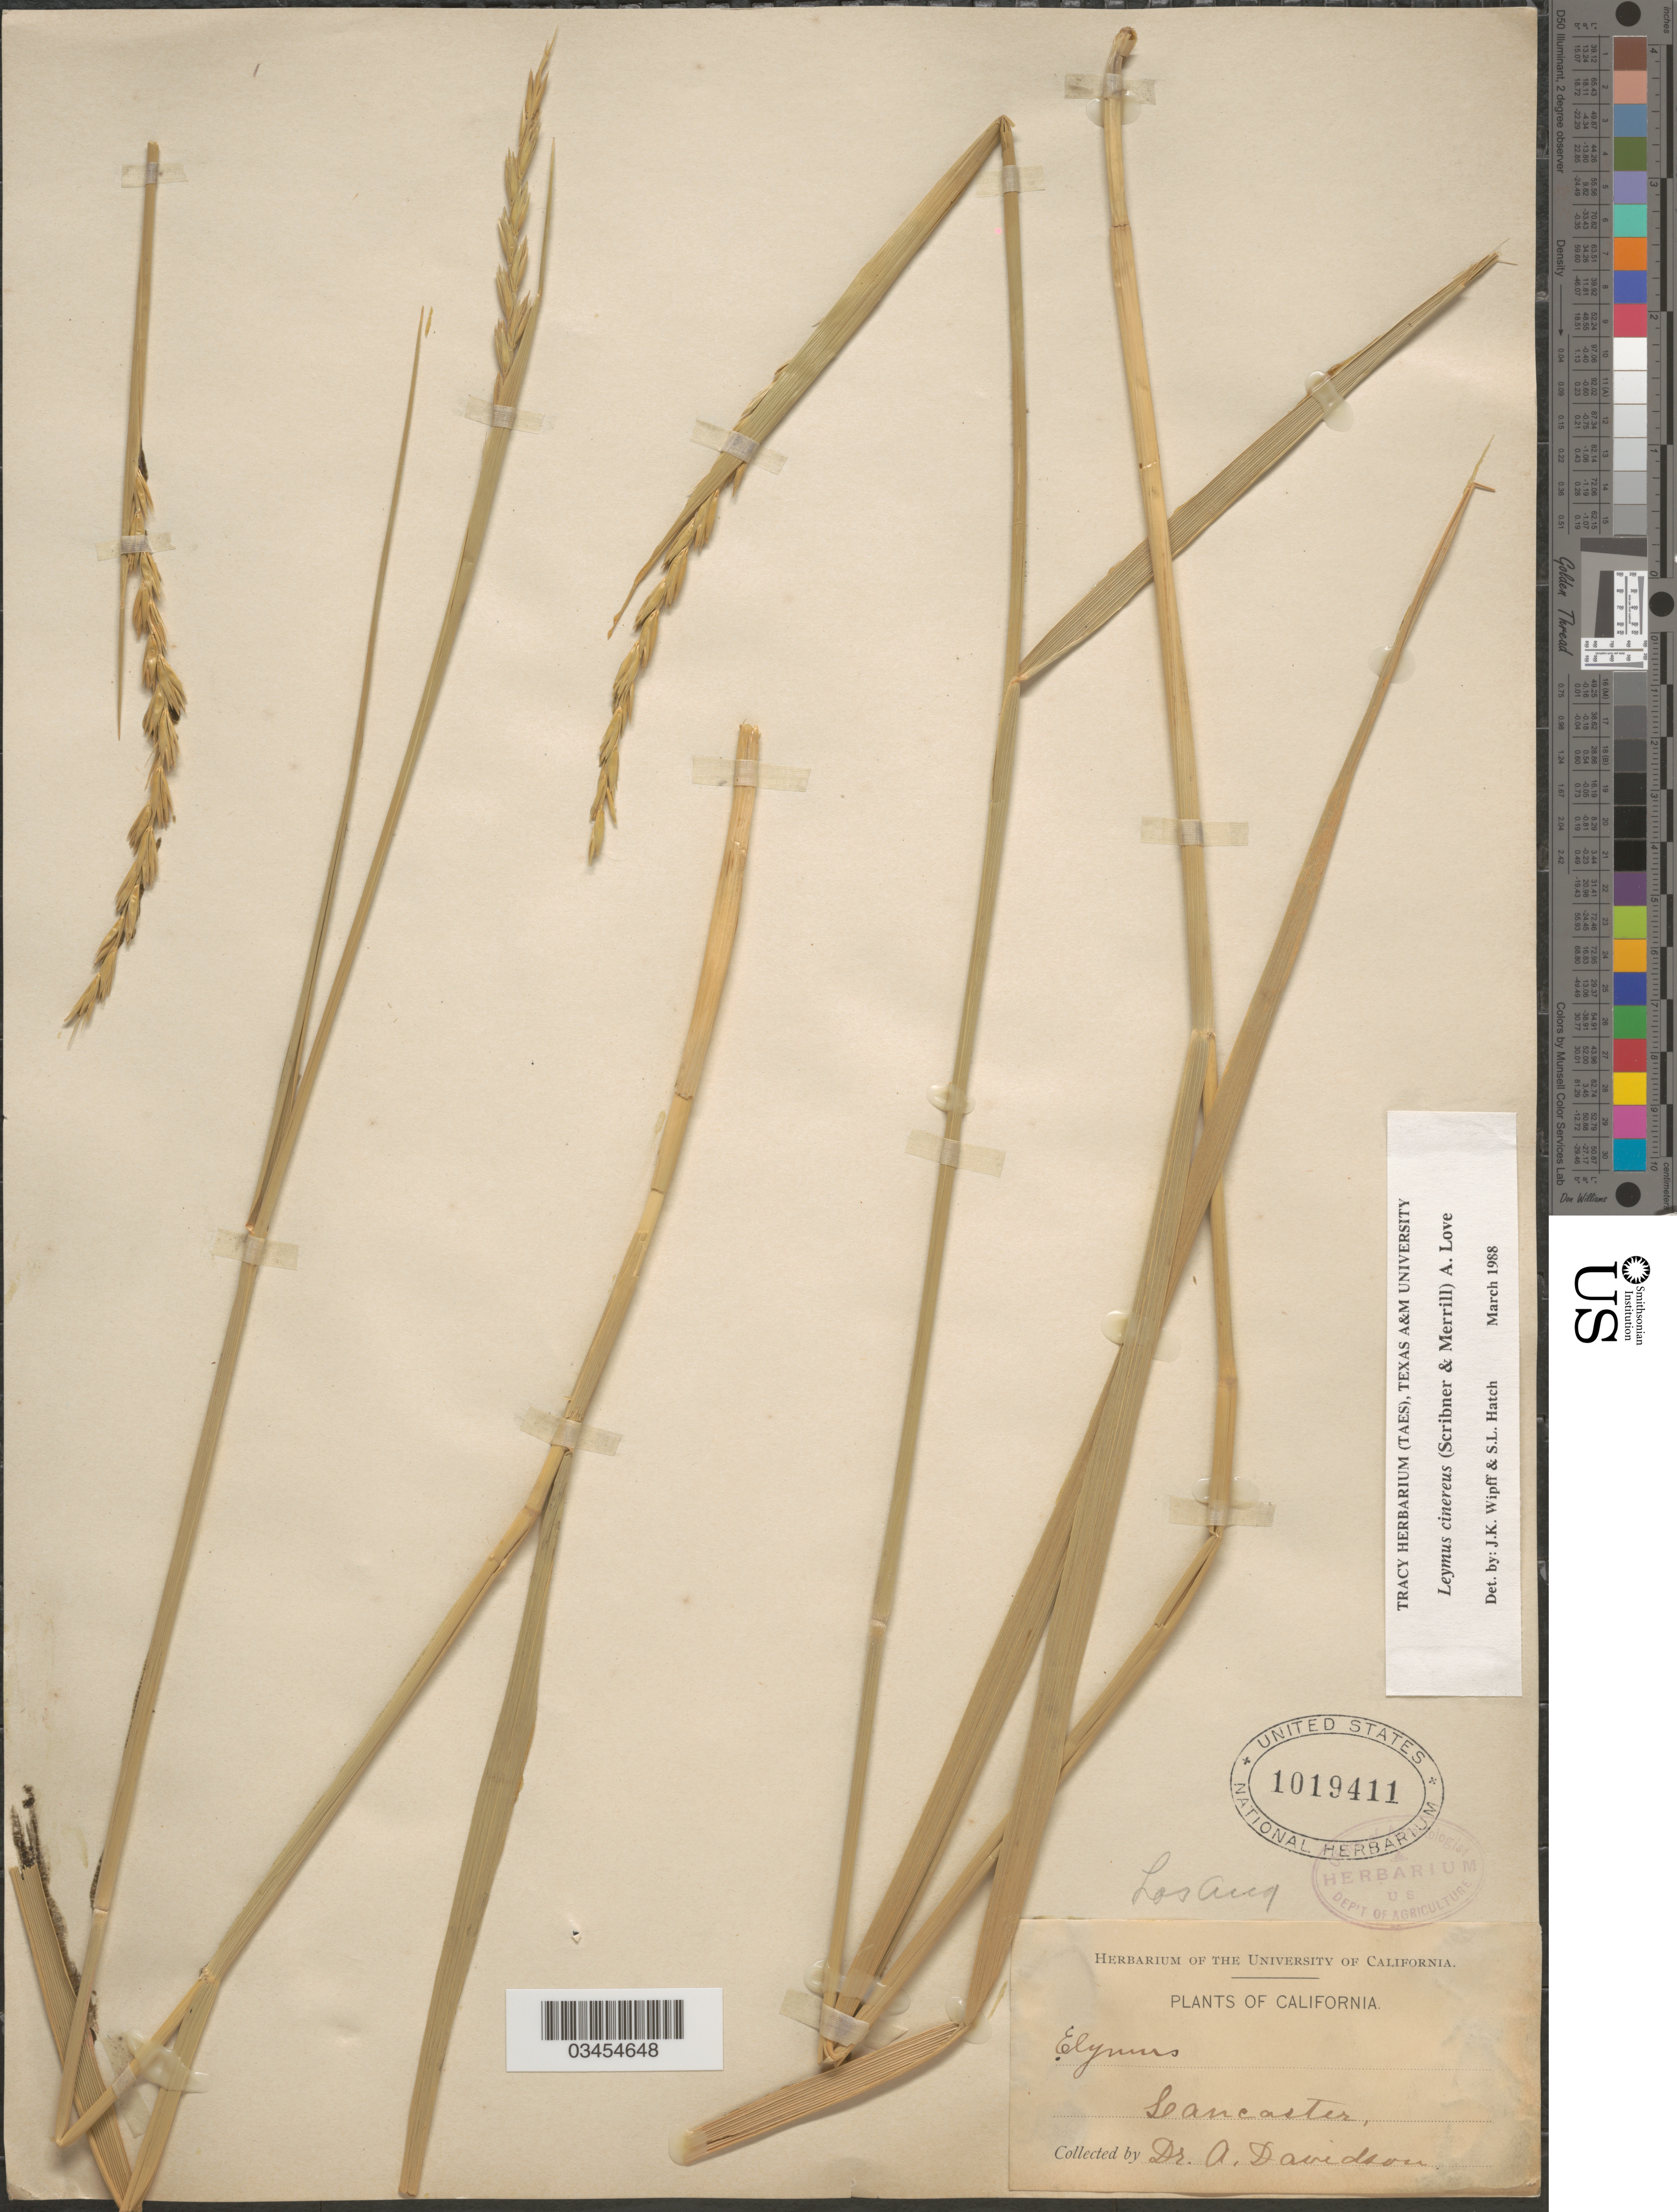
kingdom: Plantae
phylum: Tracheophyta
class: Liliopsida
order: Poales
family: Poaceae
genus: Leymus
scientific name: Leymus cinereus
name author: (Scribn. & Merr.) Á. Löve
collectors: A. Davidson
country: United States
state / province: California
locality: Los Ang. Lancaster.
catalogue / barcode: US 1019411